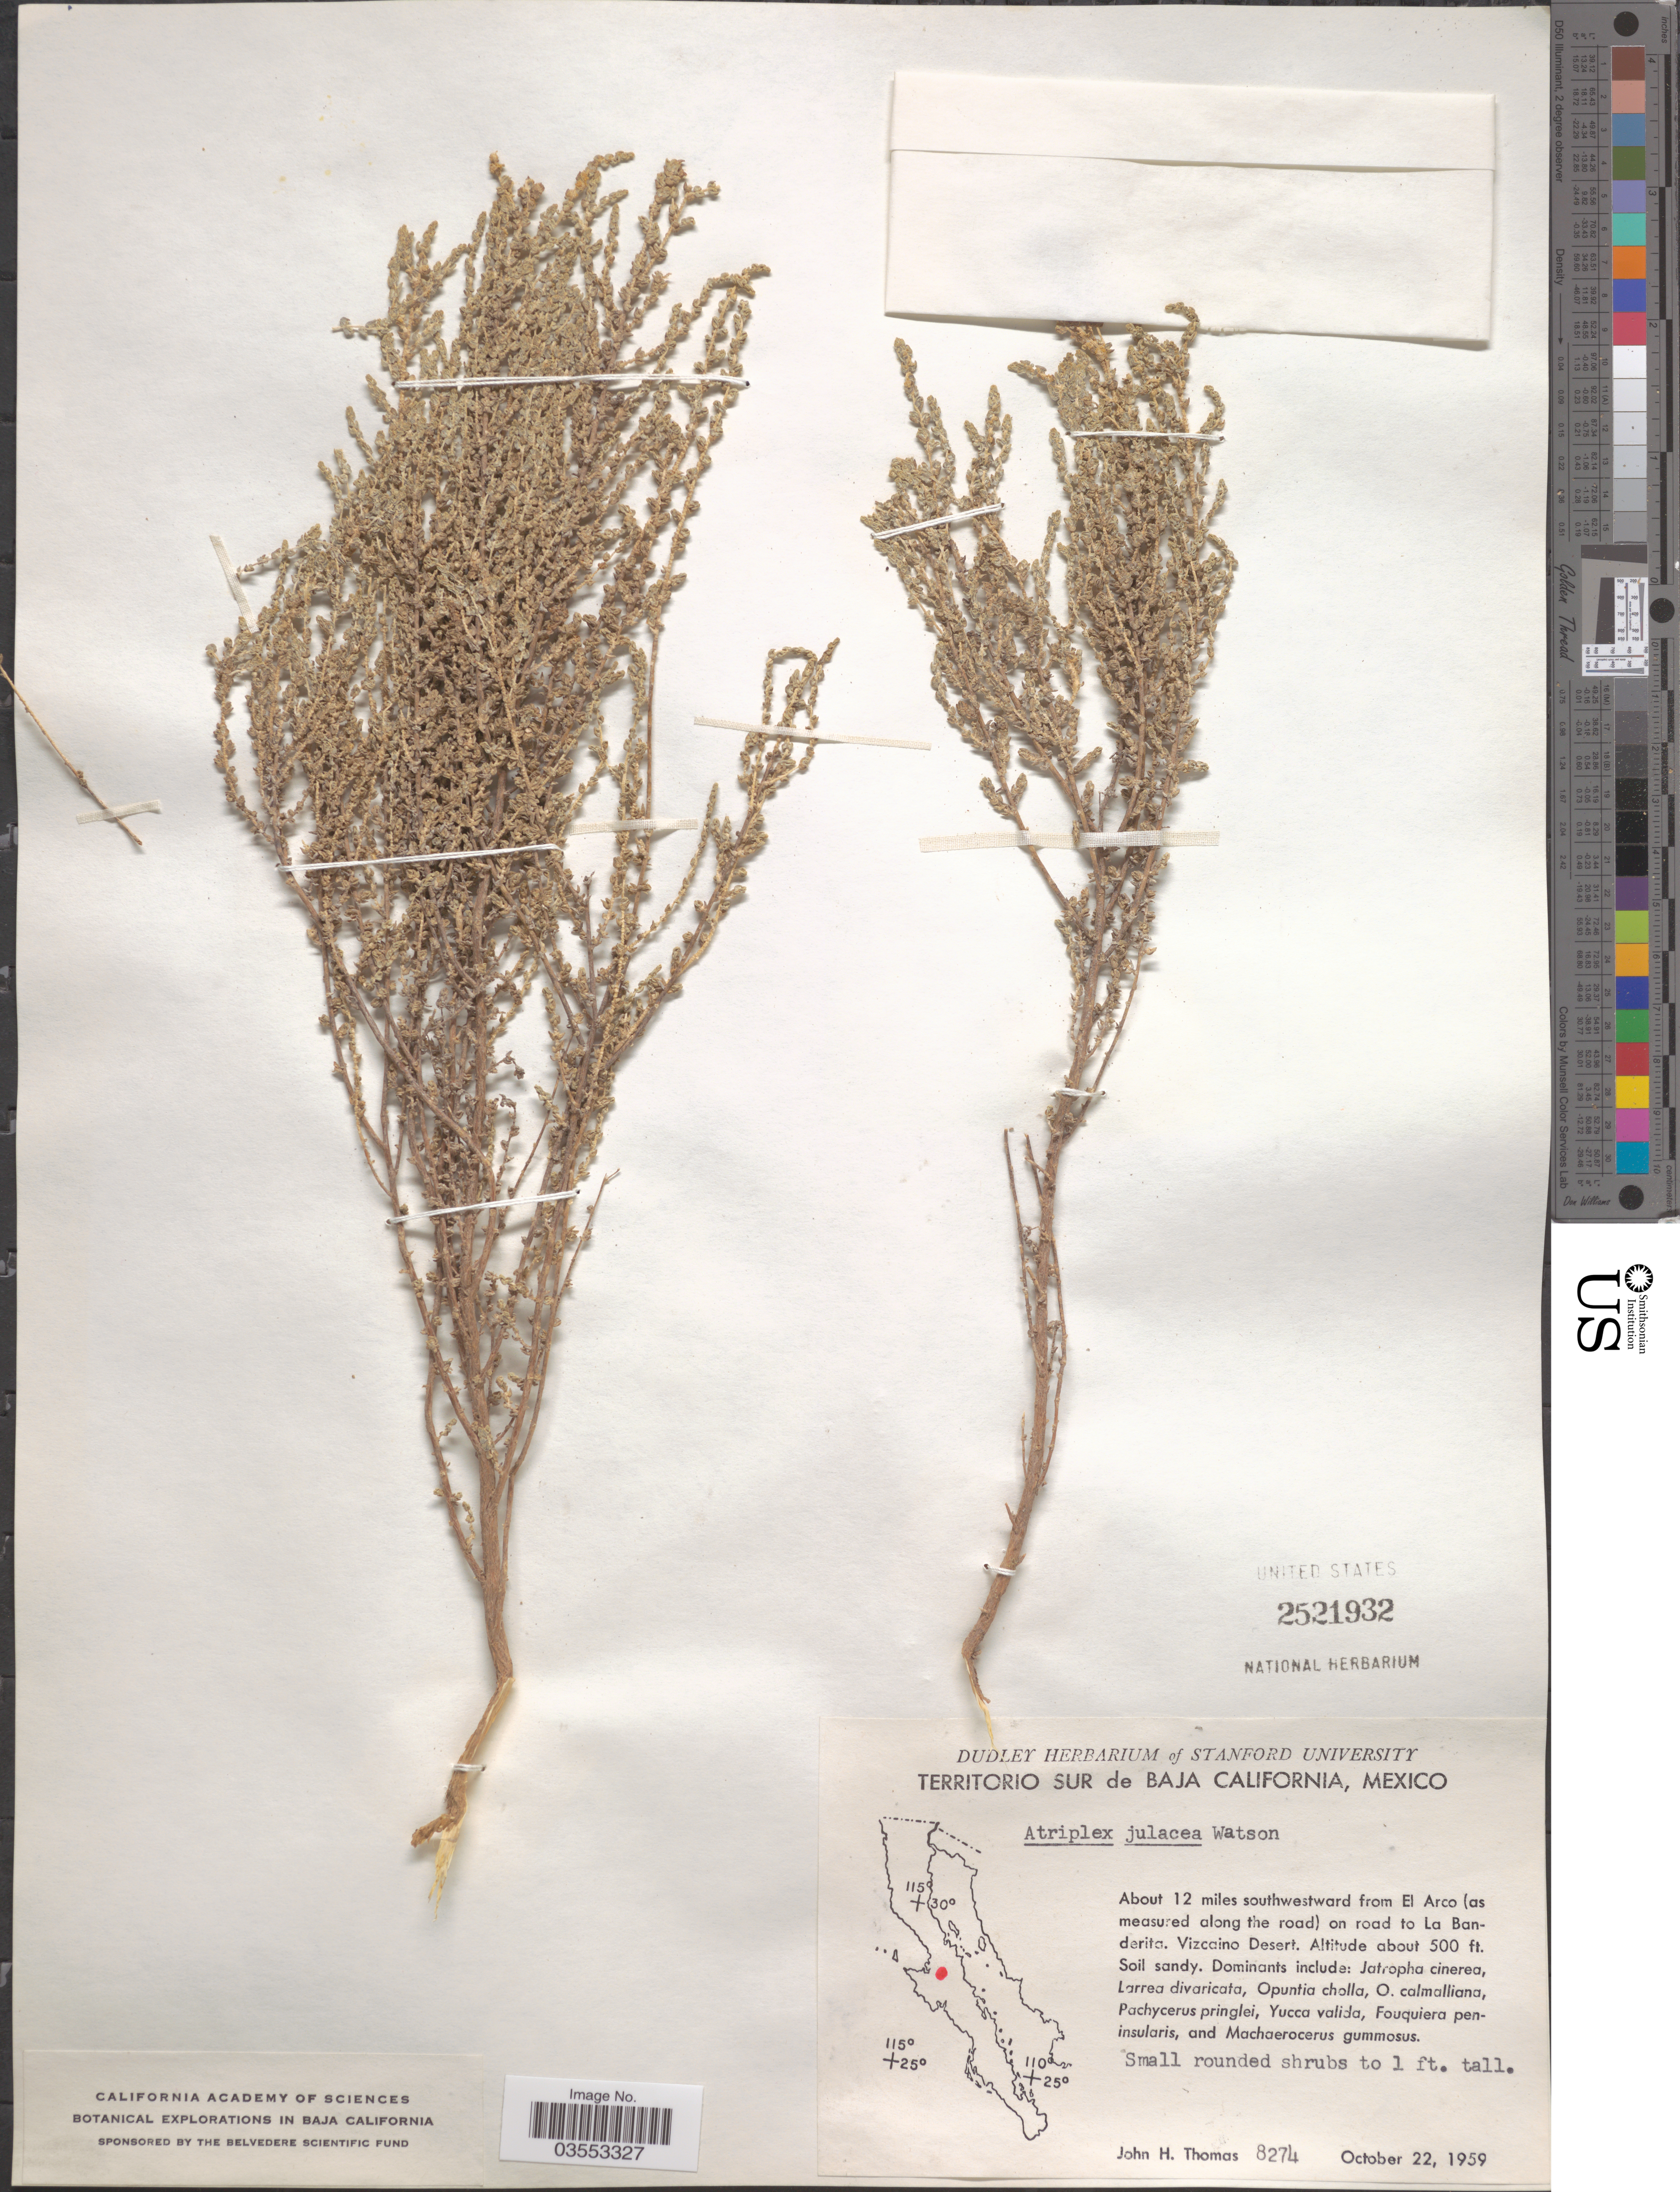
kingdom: Plantae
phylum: Tracheophyta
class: Magnoliopsida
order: Caryophyllales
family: Amaranthaceae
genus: Atriplex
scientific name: Atriplex julacea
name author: S. Watson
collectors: J. H. Thomas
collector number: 8274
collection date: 1959-10-22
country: Mexico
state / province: Baja California Sur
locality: About 12 miles southwestward from El Arco (as measured along the road) on road to La Banderita. Vizcaino Desert.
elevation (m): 152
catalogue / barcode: US 2521932